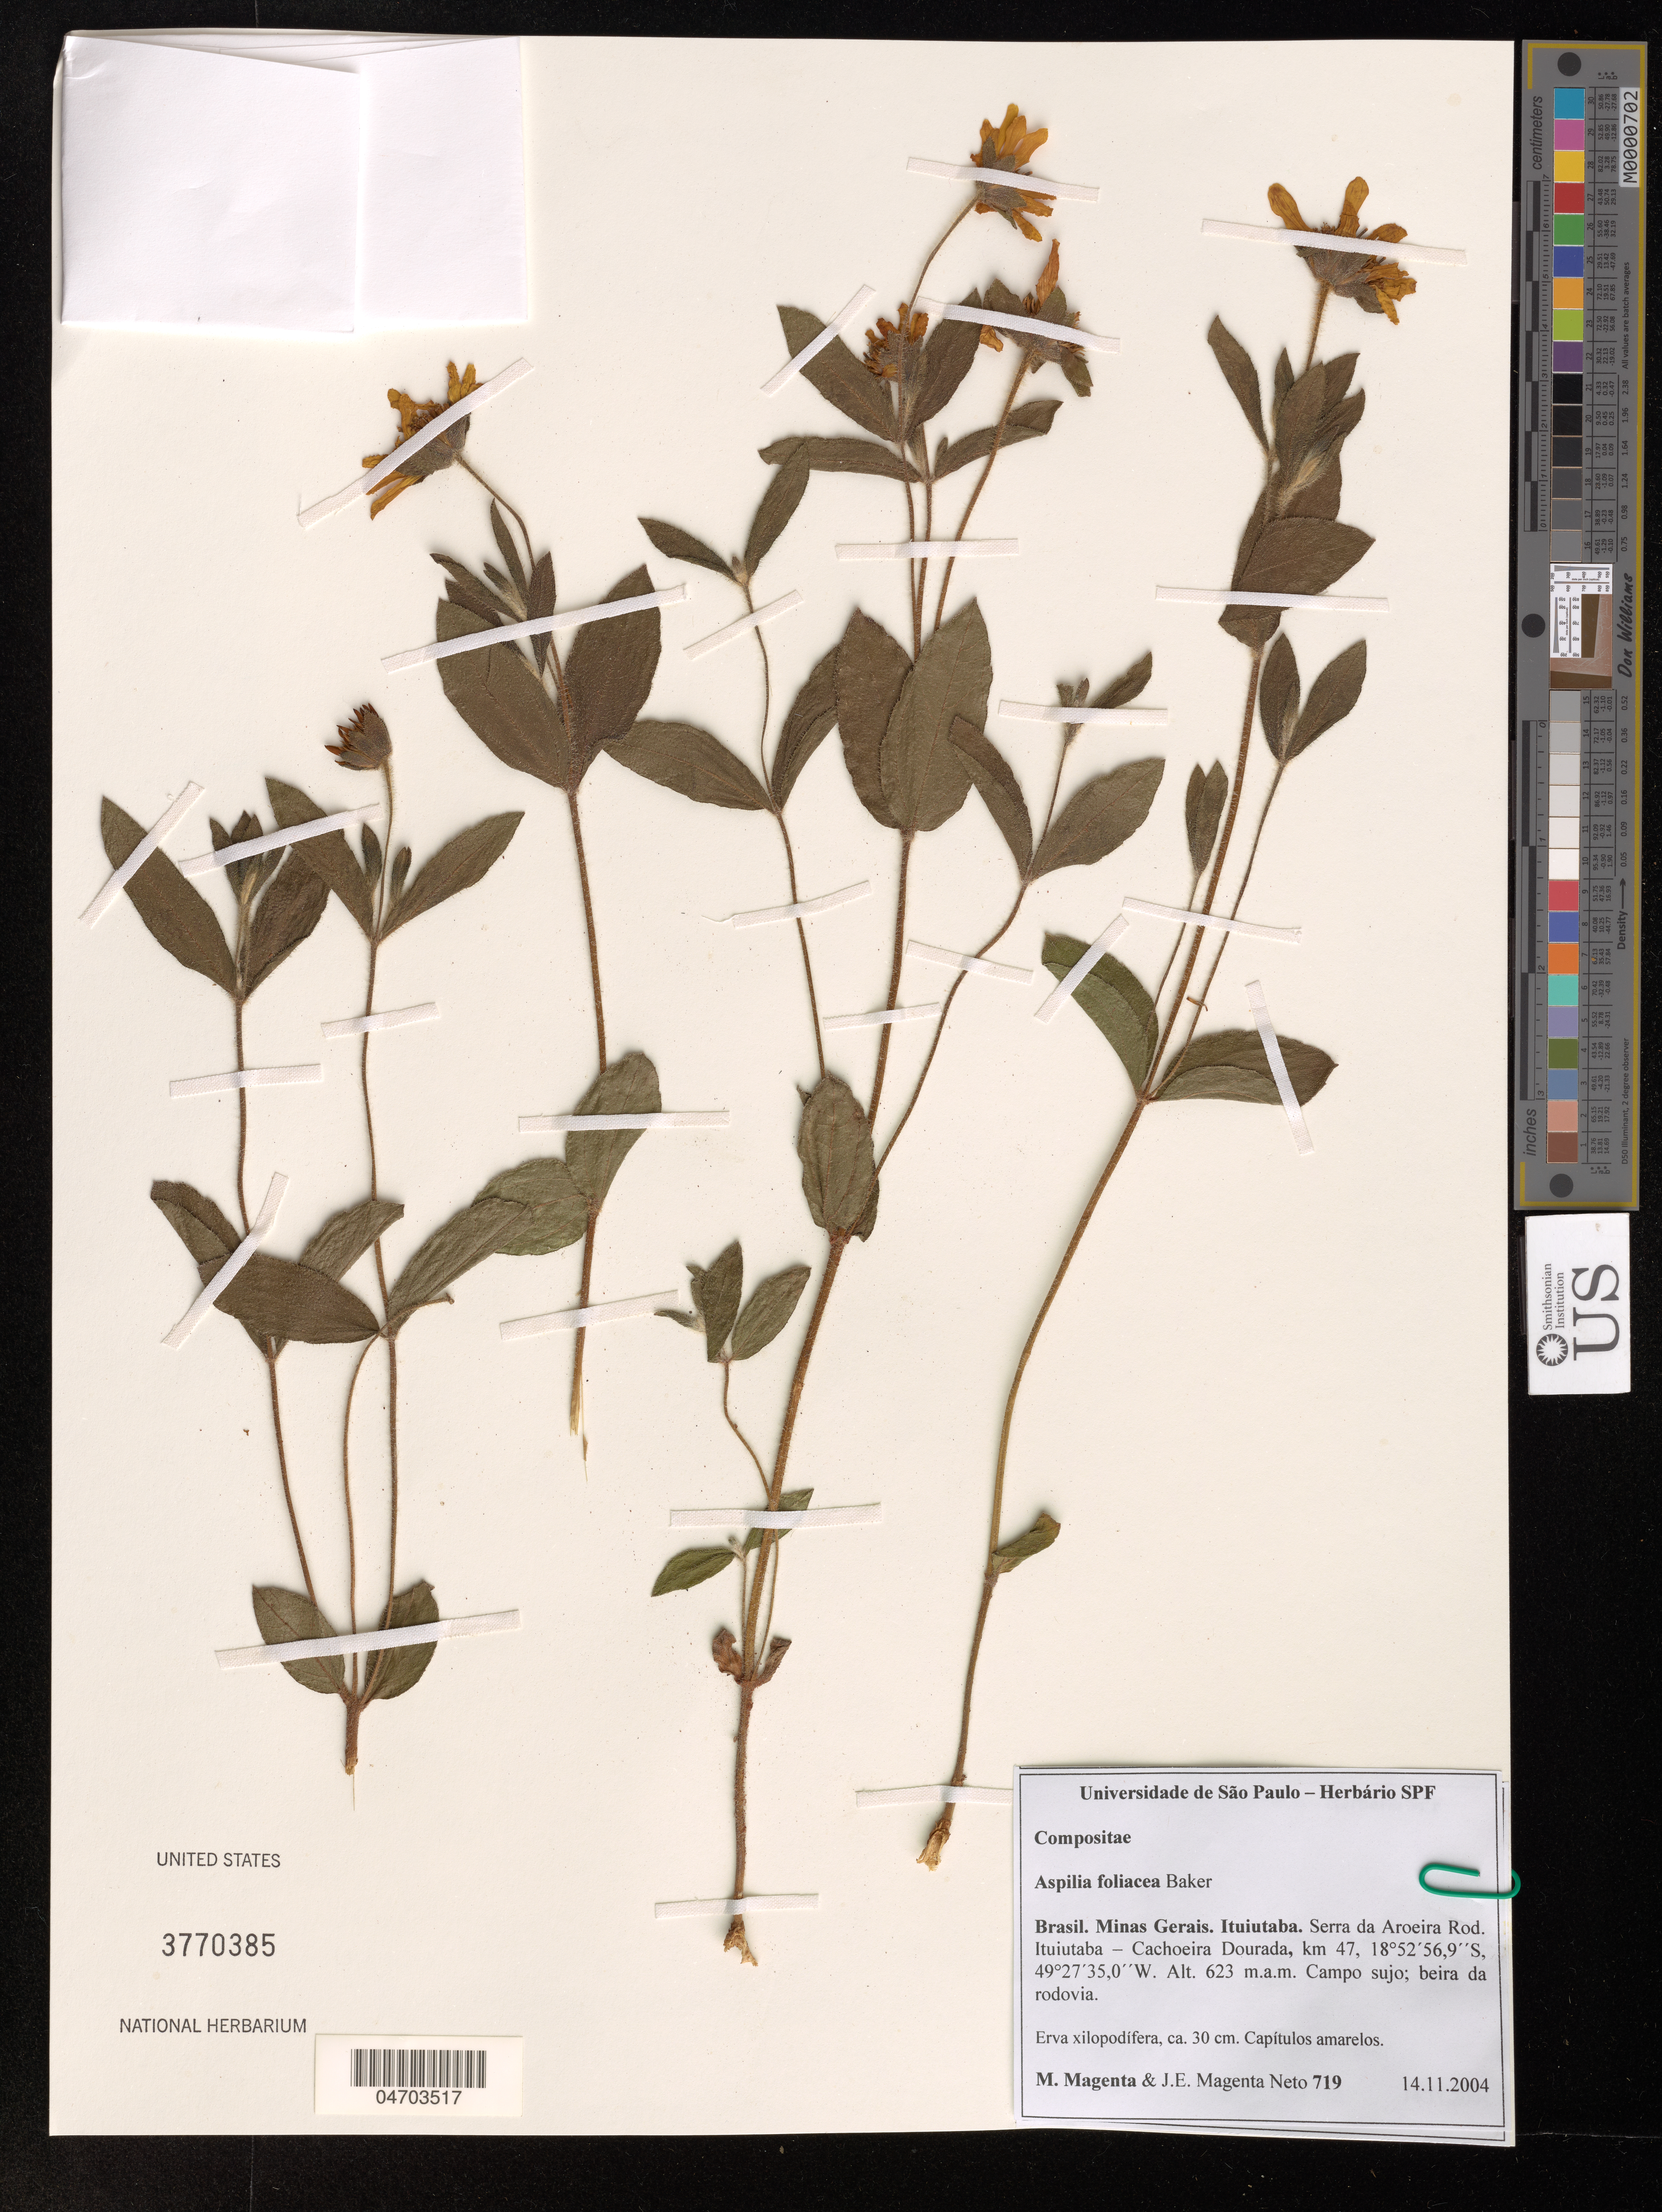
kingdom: Plantae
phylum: Tracheophyta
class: Magnoliopsida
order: Asterales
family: Asteraceae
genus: Aspilia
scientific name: Aspilia foliacea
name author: (Spreng.) Baker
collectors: M. Magenta & J. Magenta Neto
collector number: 719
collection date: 2004-11-14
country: Brazil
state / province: Minas Gerais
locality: Ituiutaba. Serra da Aroeira Rod. Ituiutaba - Cachoeira Dourada, km 47.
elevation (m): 623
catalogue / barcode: US 3770385